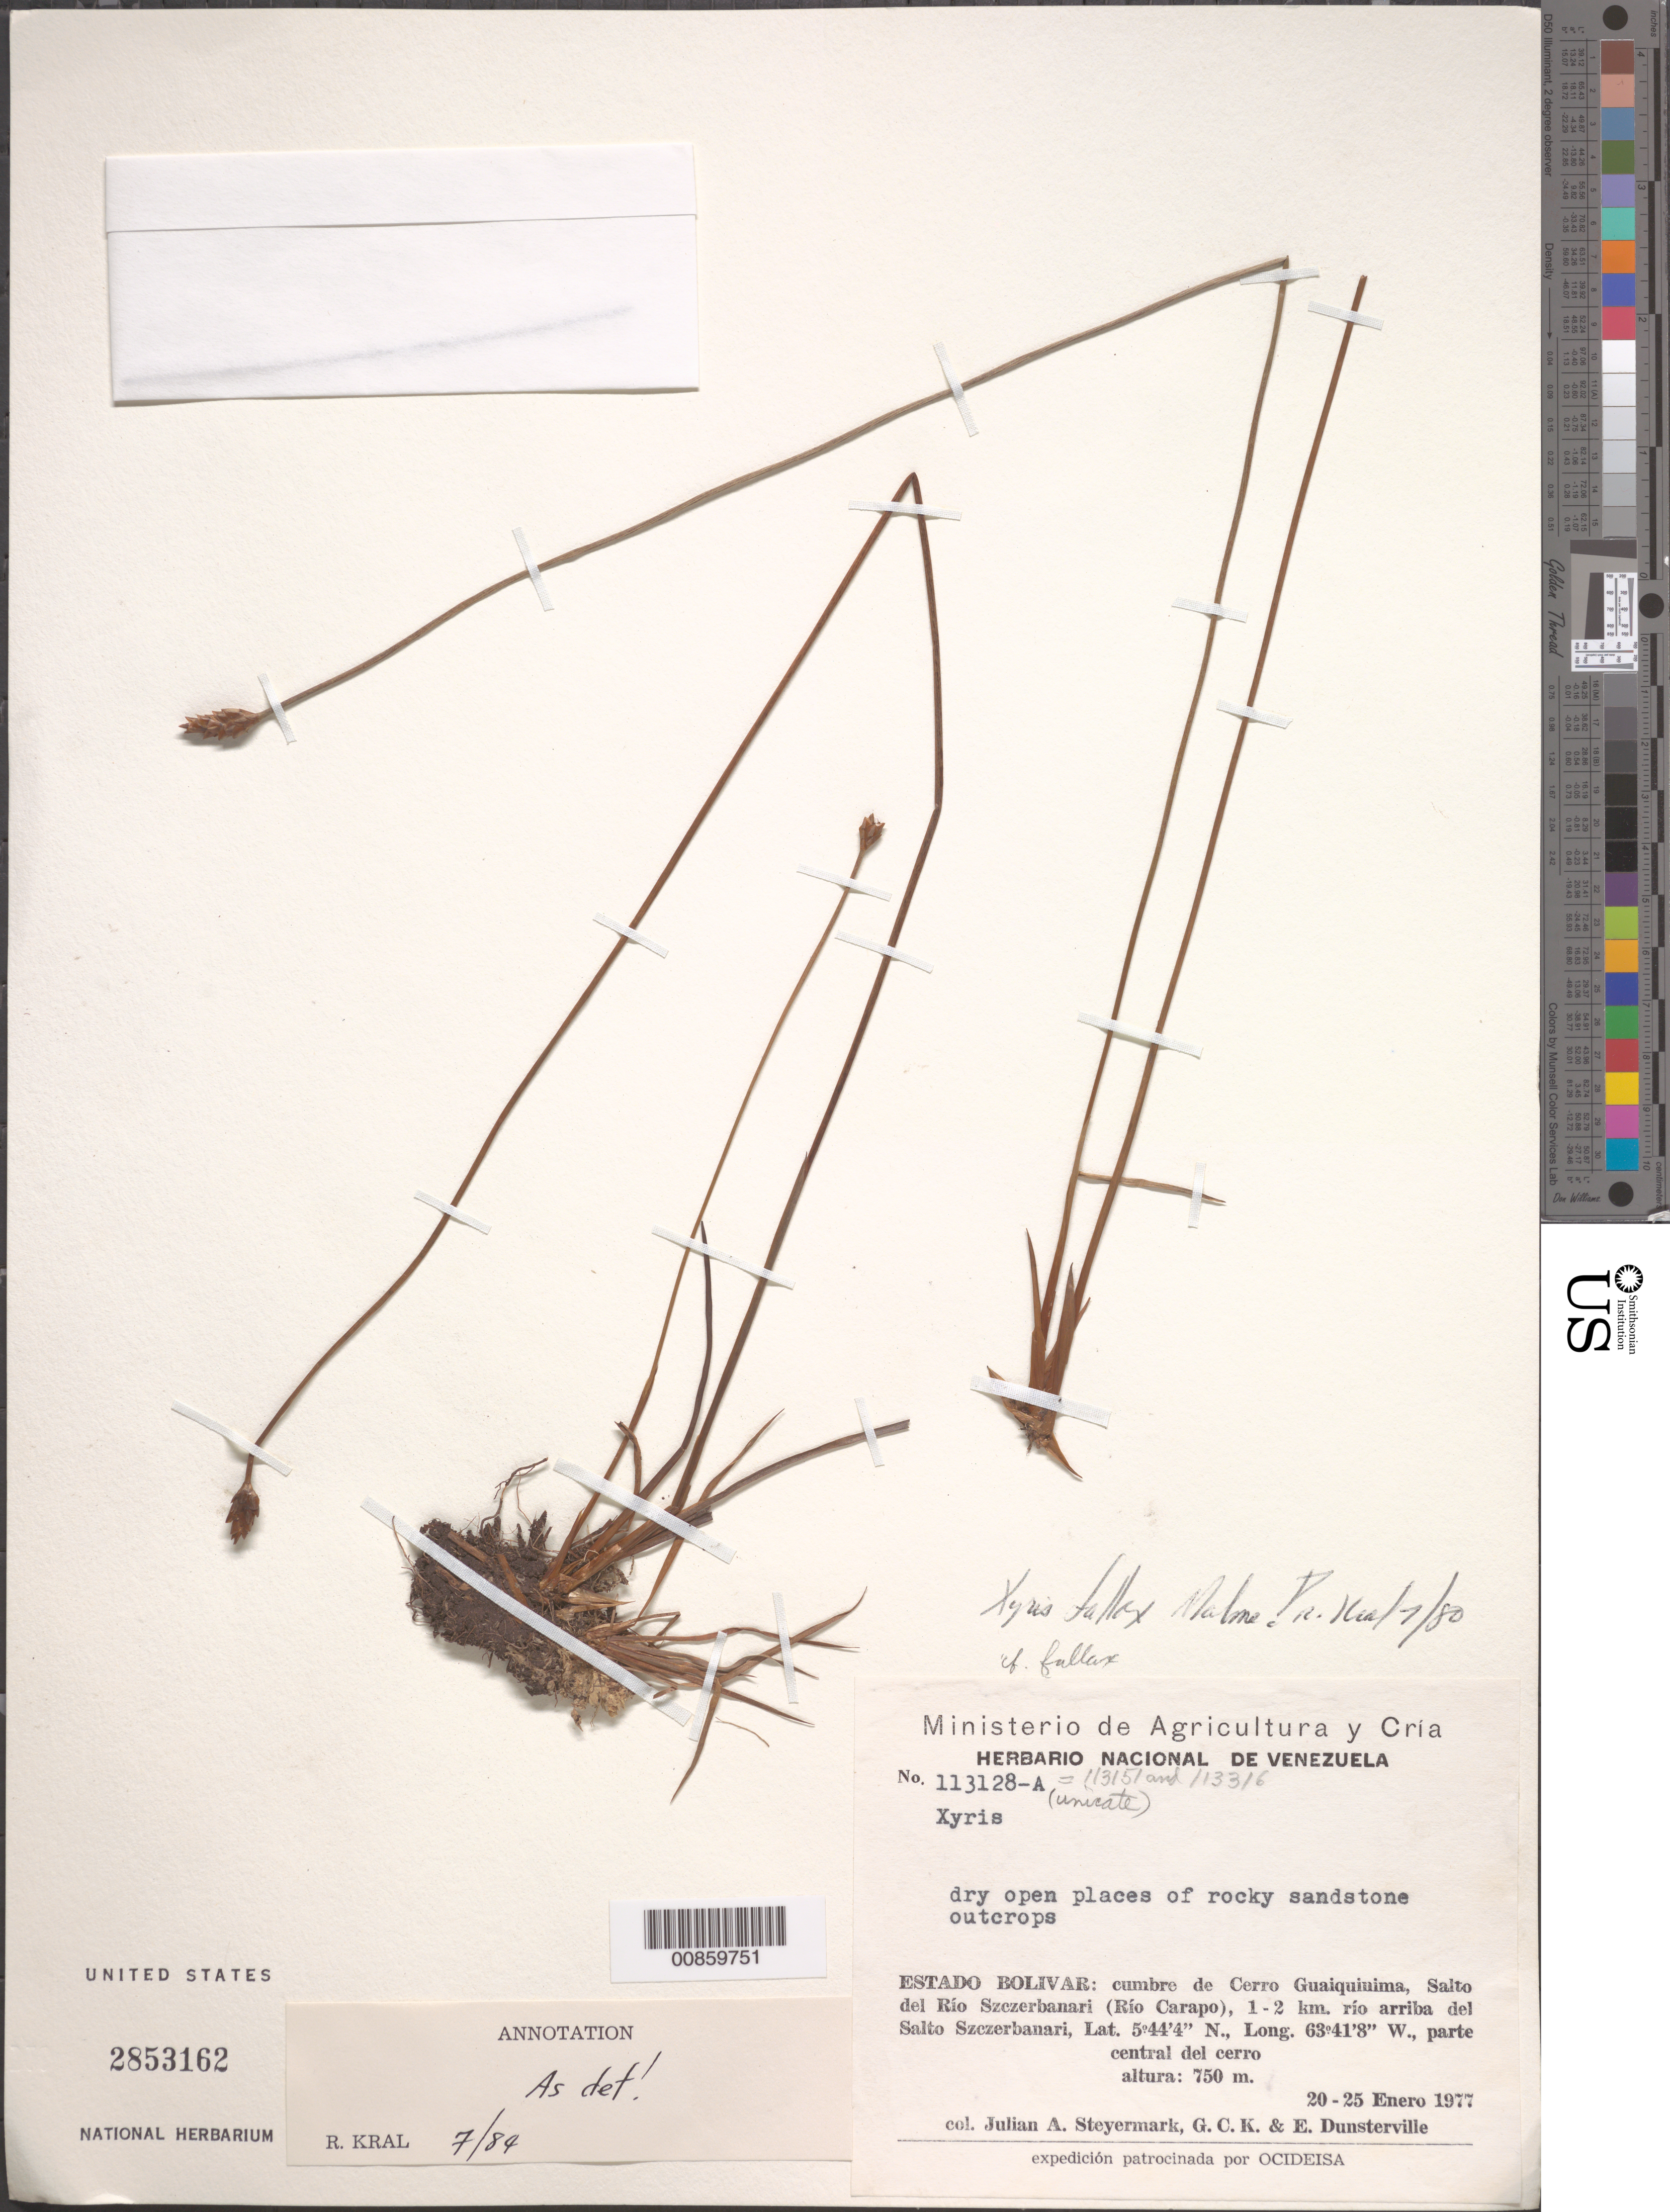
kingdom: Plantae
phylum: Tracheophyta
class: Liliopsida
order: Poales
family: Xyridaceae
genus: Xyris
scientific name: Xyris fallax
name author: Malme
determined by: Kral, Robert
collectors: J. Steyermark, G. C. K. Dunsterville & E. Dunsterville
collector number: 113128 A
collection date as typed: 20-Jan-77 to 25-Jan-77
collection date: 1977-01-20/1977-01-25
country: Venezuela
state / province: Bolívar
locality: Cerro Guaiquinima, summit, salto del Río Szczerbanari (Río Carapo), 1-2 km río arriba del Salto Szczerbanari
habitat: Dry open places of rocky sandstone outcrops.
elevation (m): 750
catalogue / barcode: US 2853162